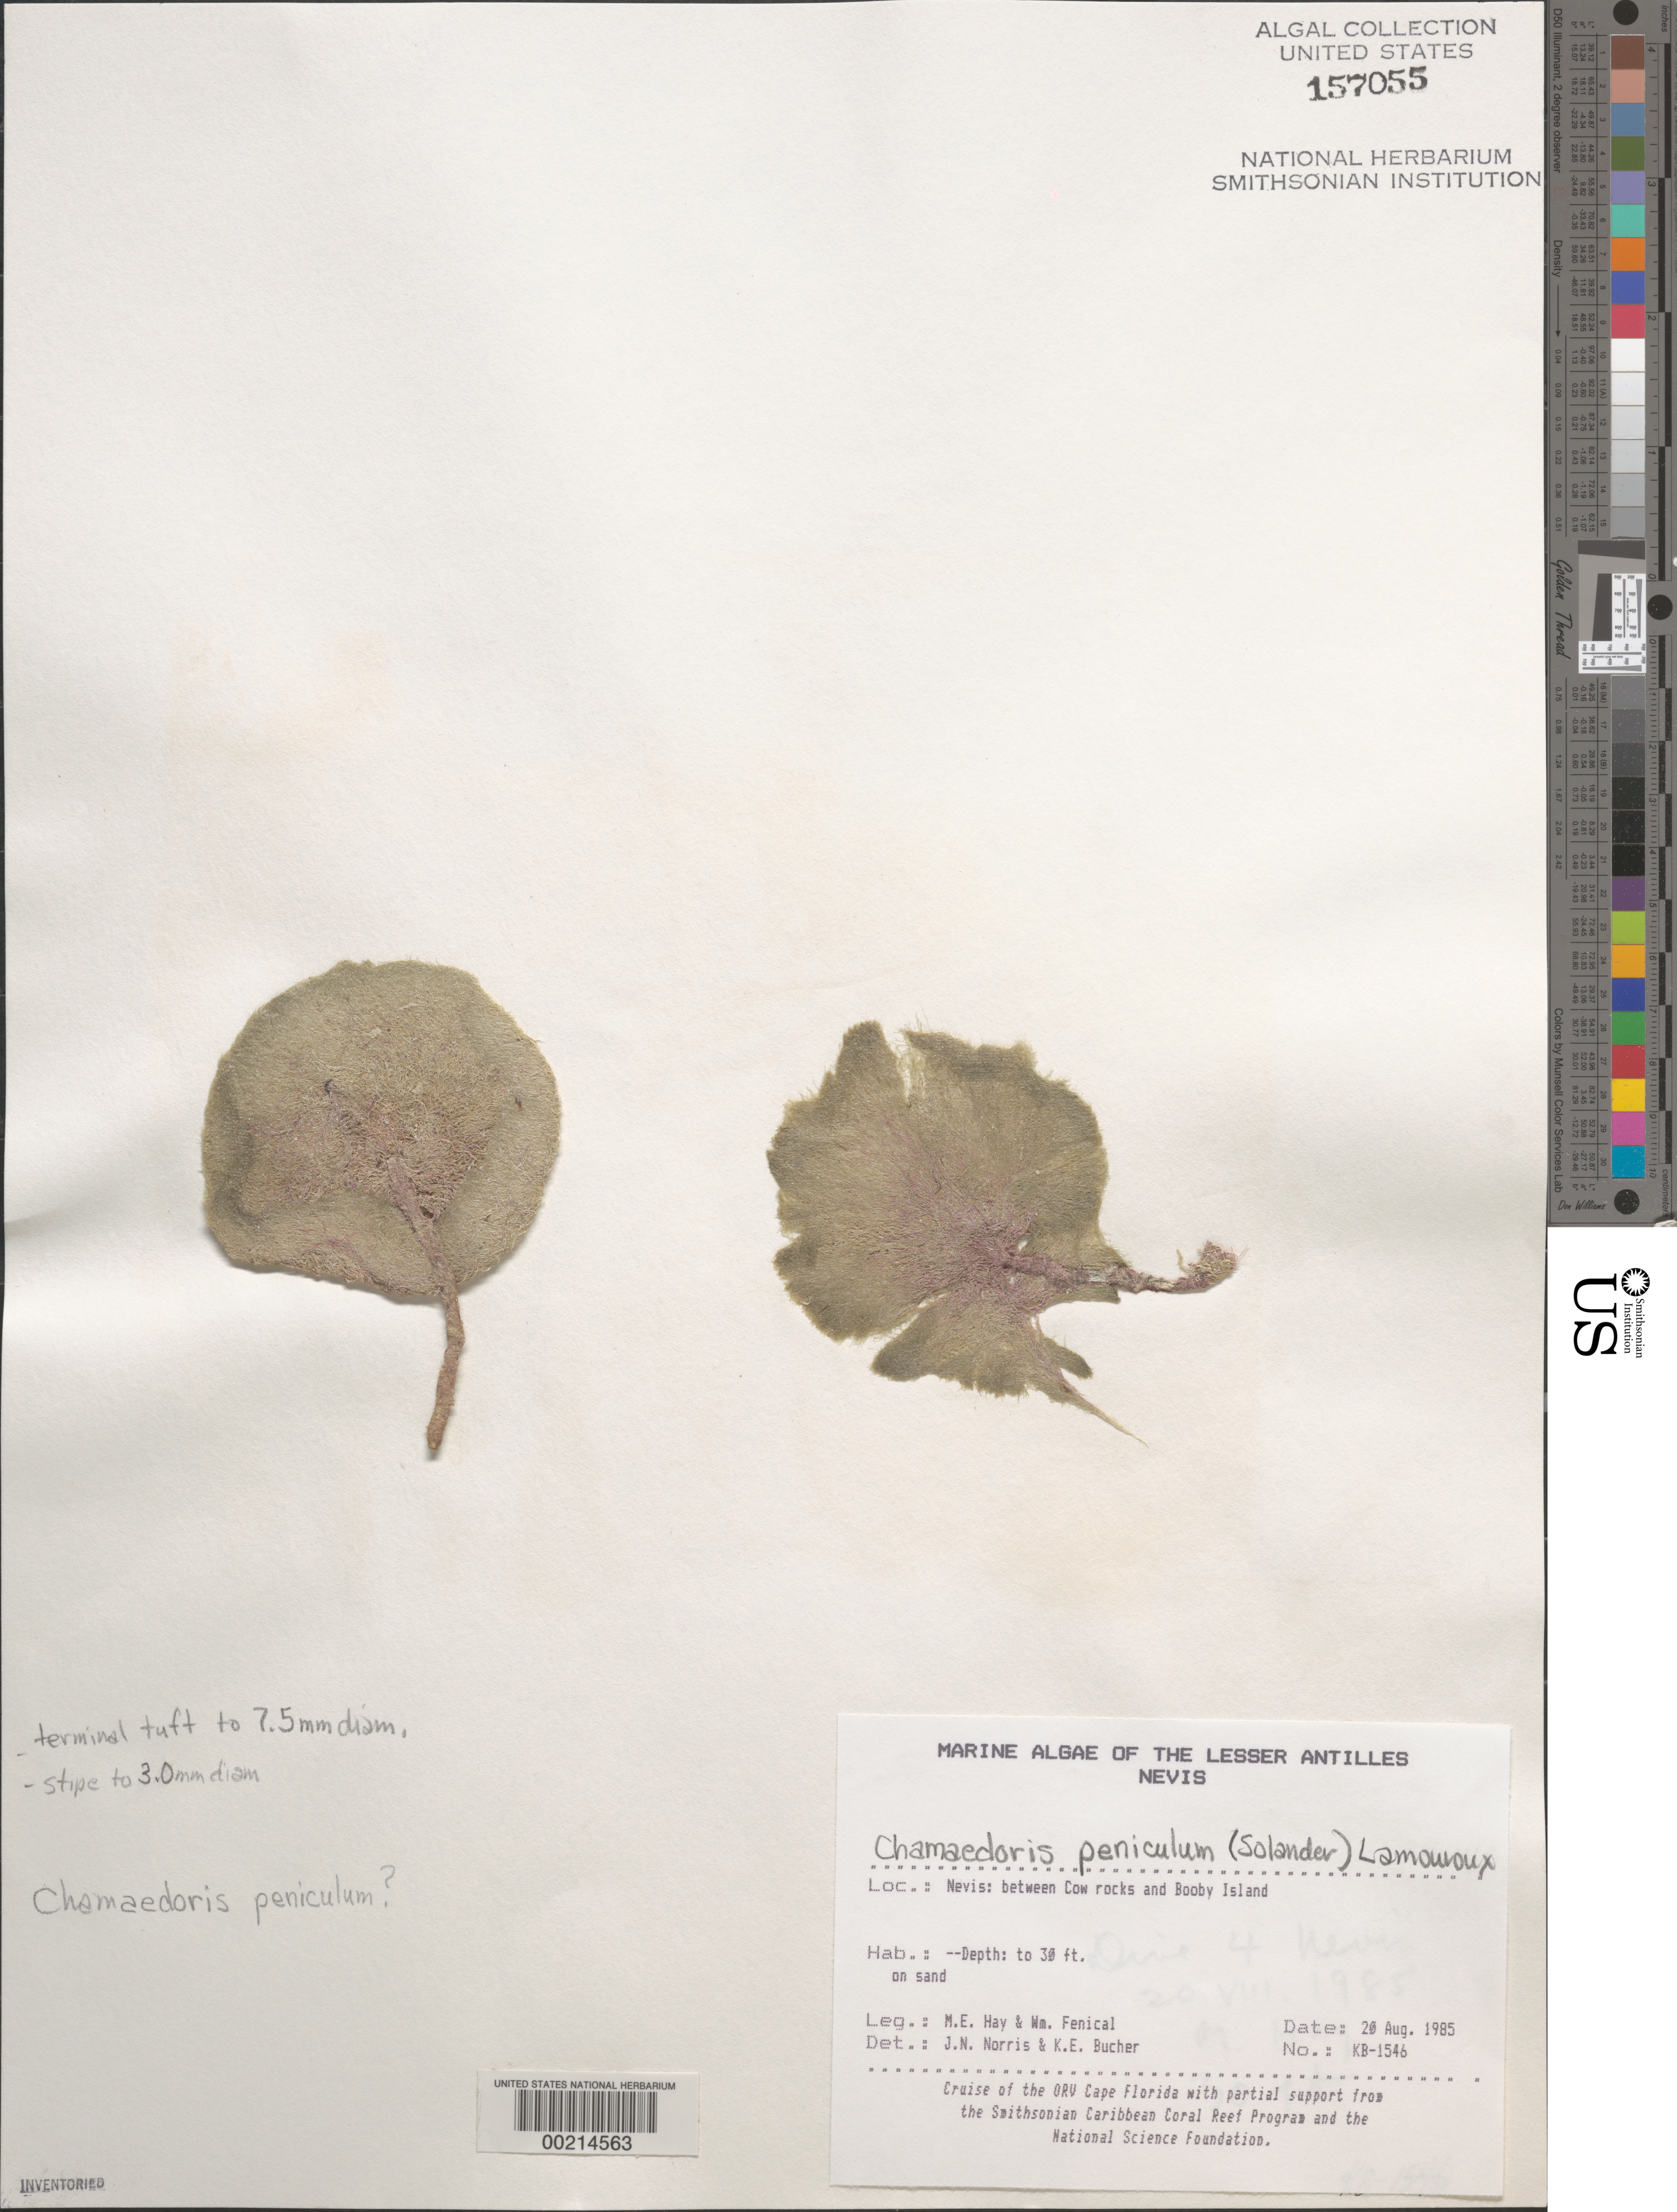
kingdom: Plantae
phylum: Chlorophyta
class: Ulvophyceae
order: Siphonocladales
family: Siphonocladaceae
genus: Chamaedoris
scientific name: Chamaedoris peniculum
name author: (J. Ellis & Sol.) Kuntze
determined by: Norris, J. N.; Bucher, K. E.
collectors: M. E. Hay & W. Fenical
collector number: KB-1546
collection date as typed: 20 Aug 1985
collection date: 1985-08-20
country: St. Christopher-Nevis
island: Nevis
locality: Between Cow Rocks and Booby Island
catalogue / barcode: US 157055